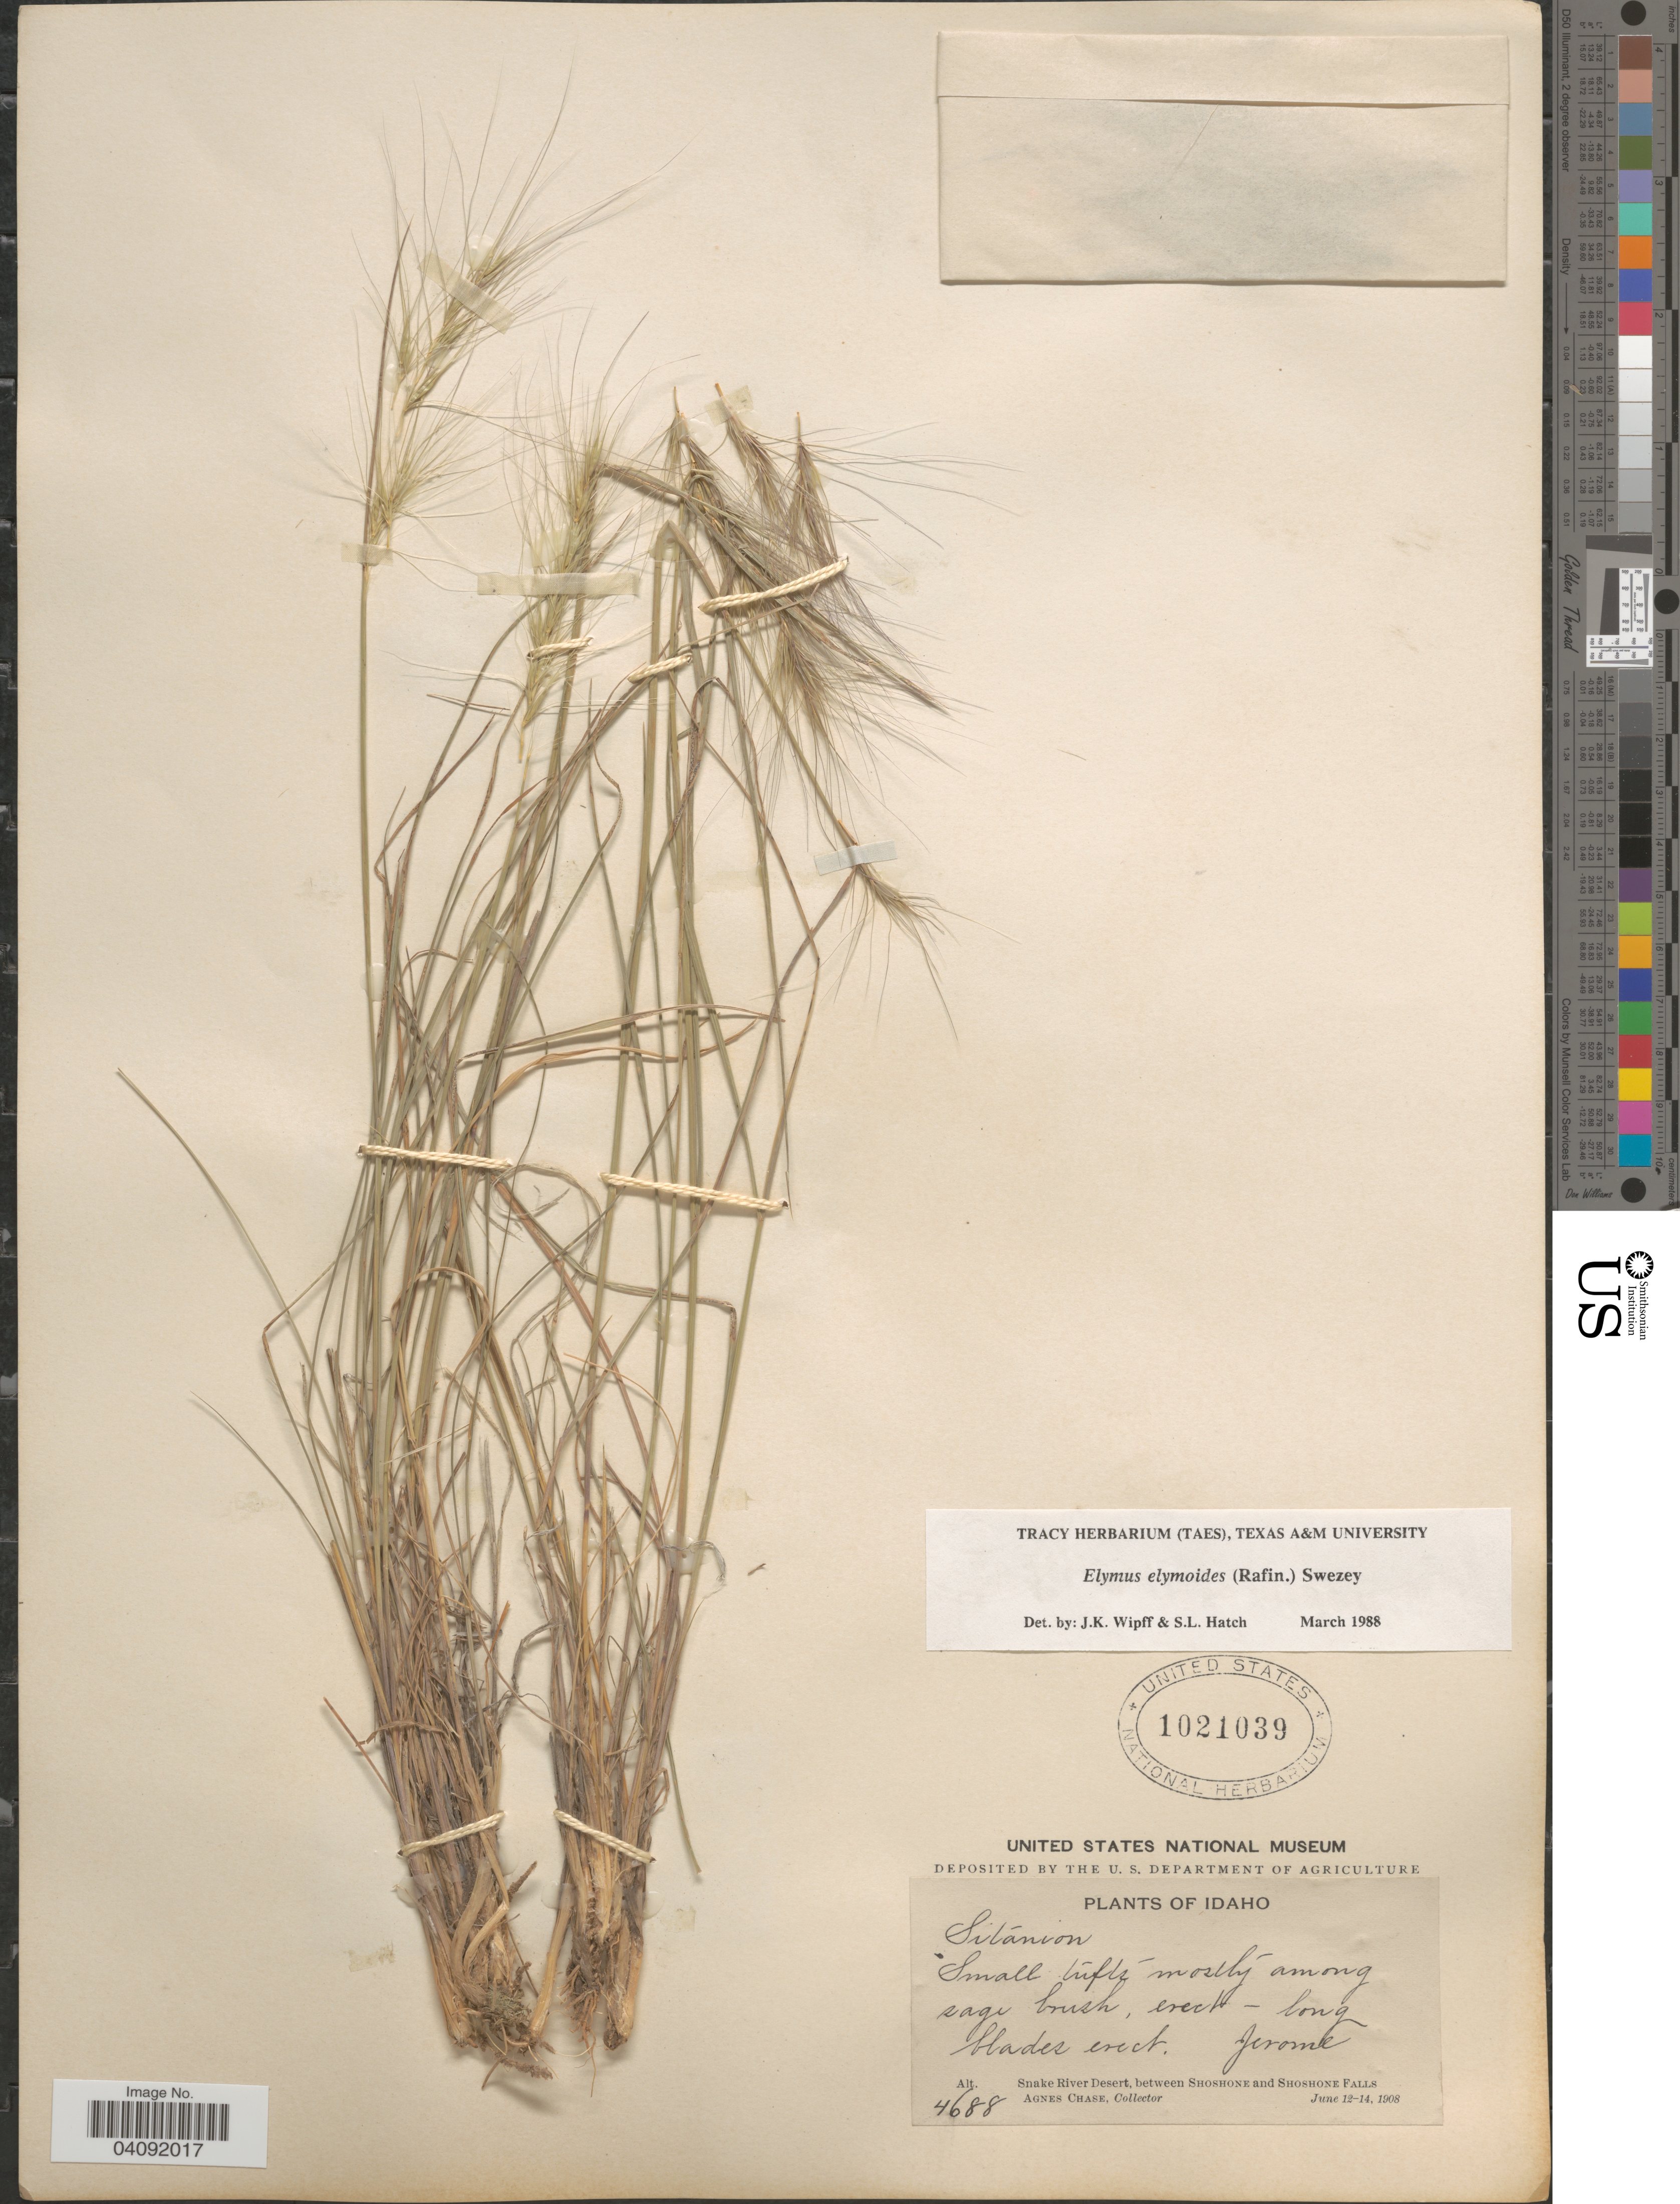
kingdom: Plantae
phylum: Tracheophyta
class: Liliopsida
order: Poales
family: Poaceae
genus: Elymus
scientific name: Elymus elymoides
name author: (Raf.) Swezey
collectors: A. Chase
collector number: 4688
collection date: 1908-06-12/1908-06-14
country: United States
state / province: Idaho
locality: Jerome. Snake River Desert, between Shoshone and Shoshone Falls.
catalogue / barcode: US 1021039